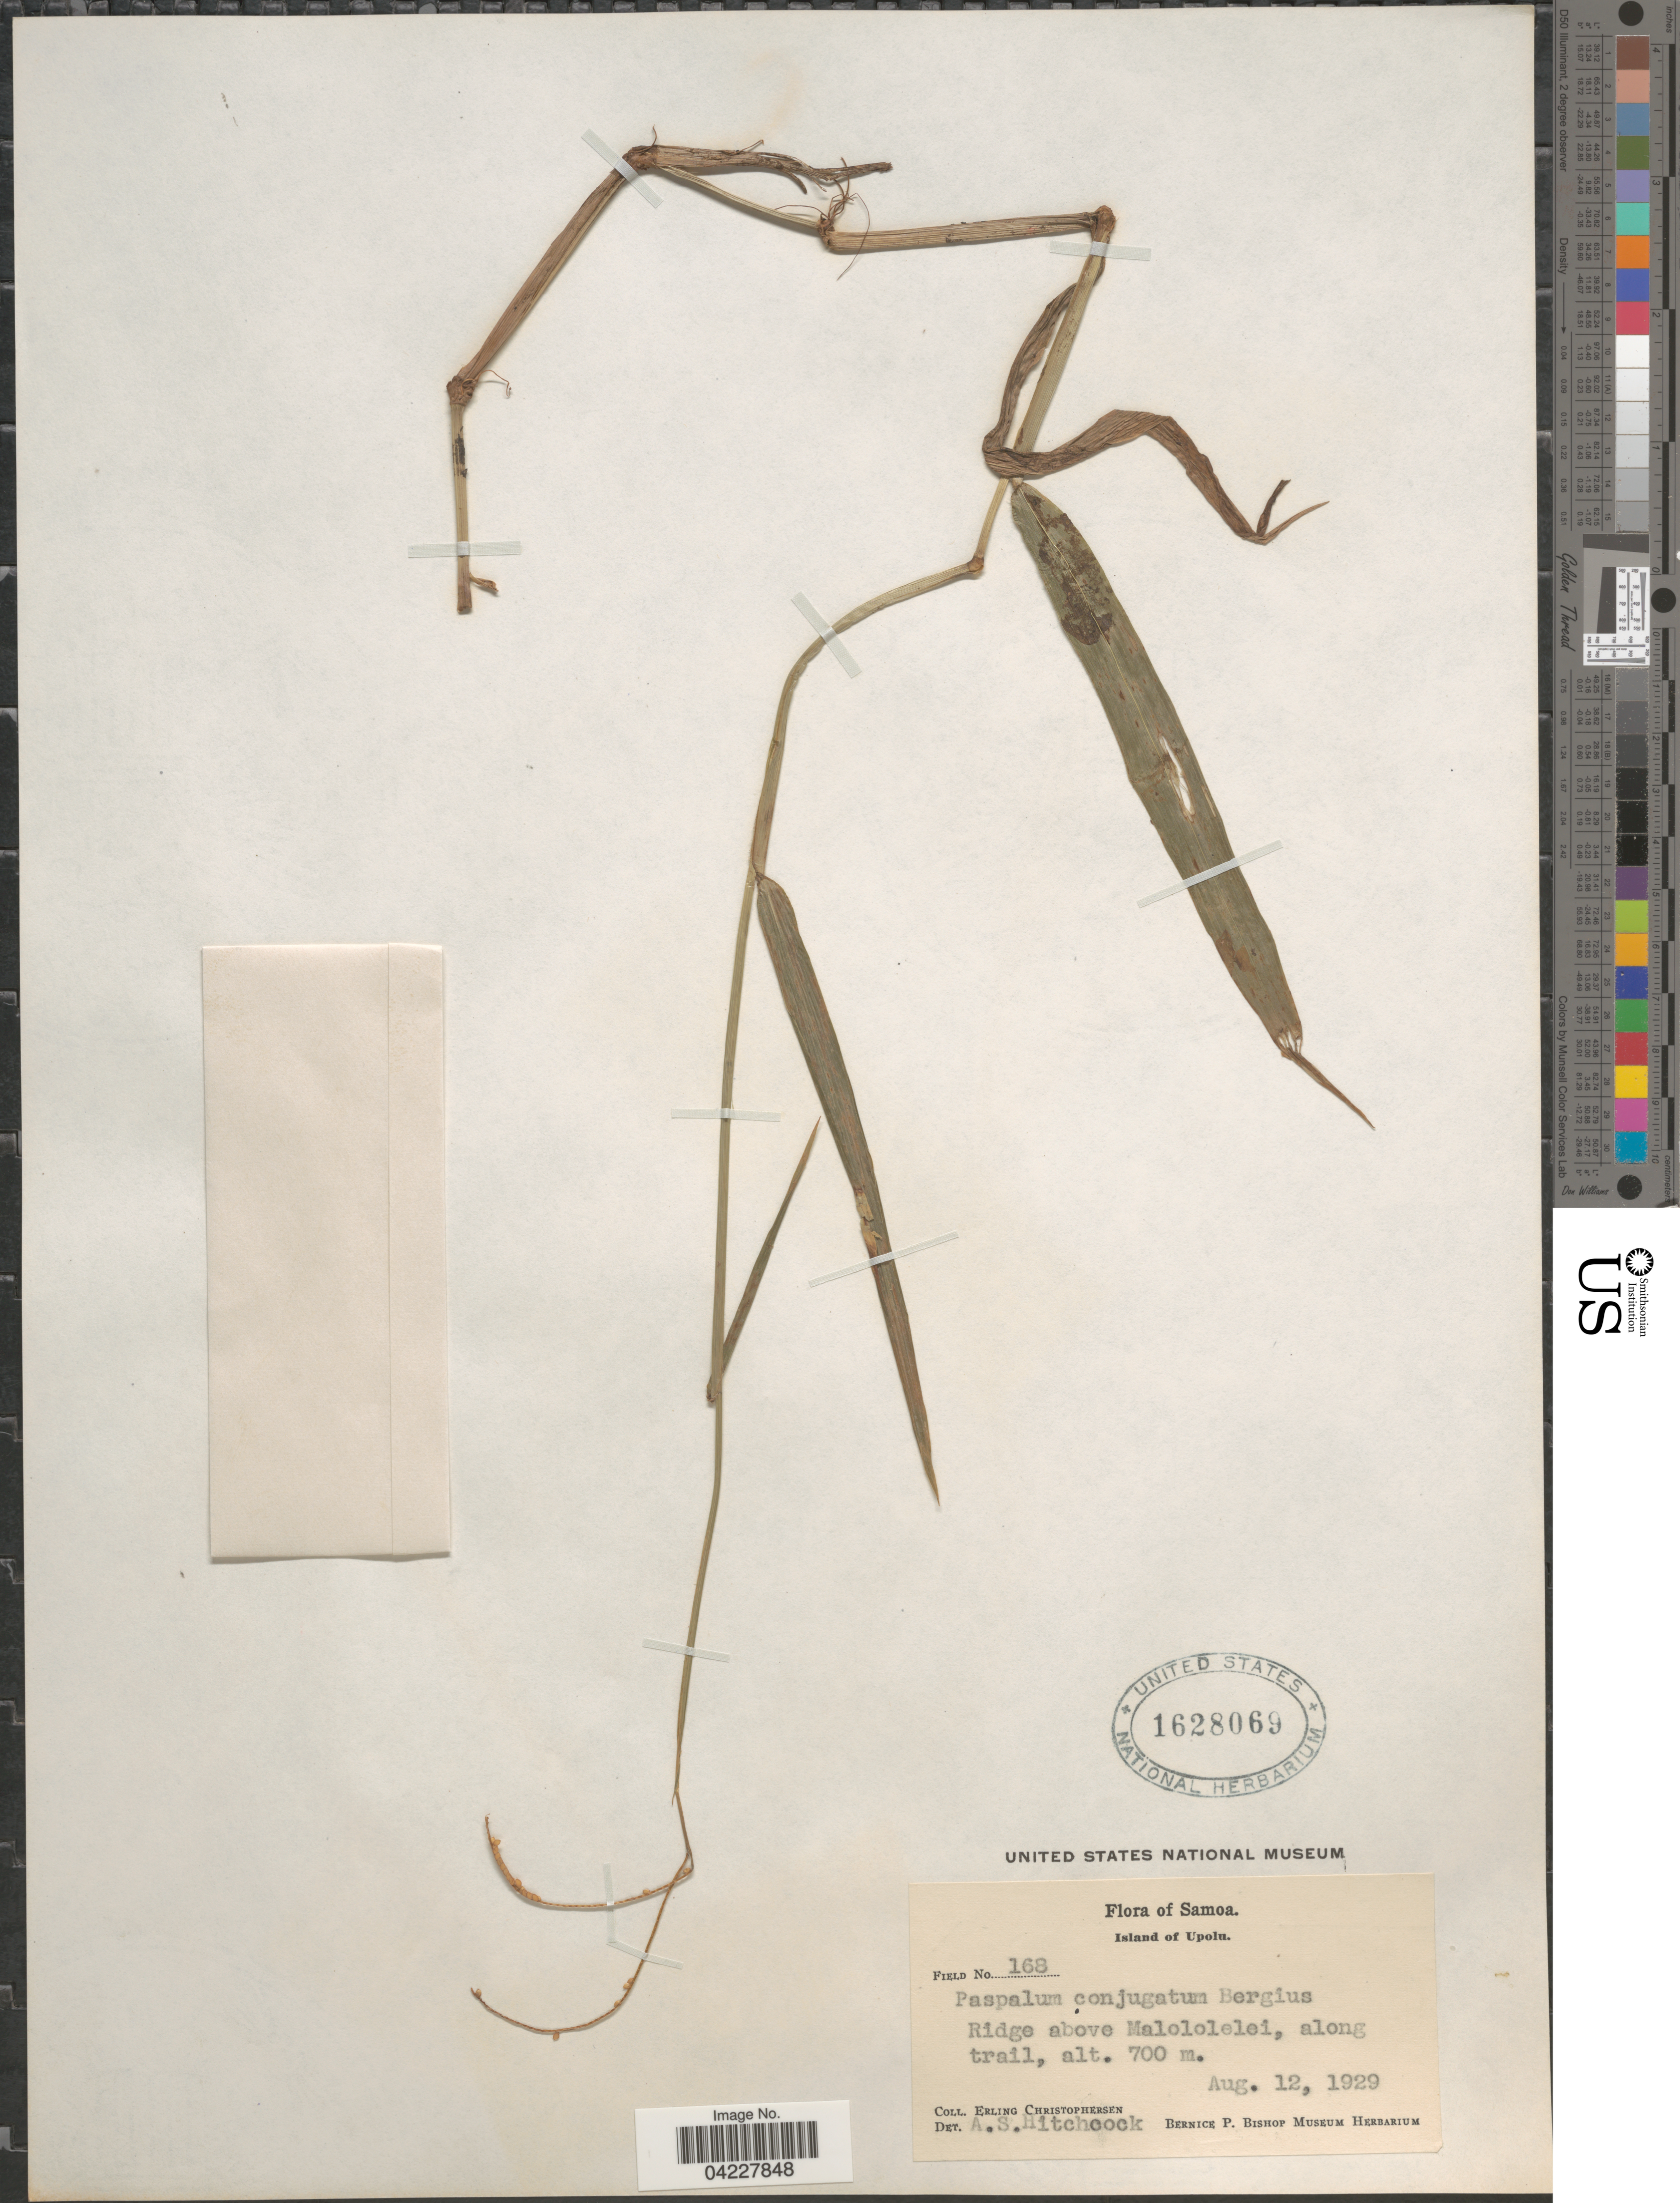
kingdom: Plantae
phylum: Tracheophyta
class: Liliopsida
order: Poales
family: Poaceae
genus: Paspalum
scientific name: Paspalum conjugatum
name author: P.J. Bergius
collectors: E. Christophersen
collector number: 168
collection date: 1929-08-12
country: Samoa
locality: Samoa. Island of Upolu. Ridge above Malololelei, along trail.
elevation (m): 700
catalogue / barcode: US 1628069